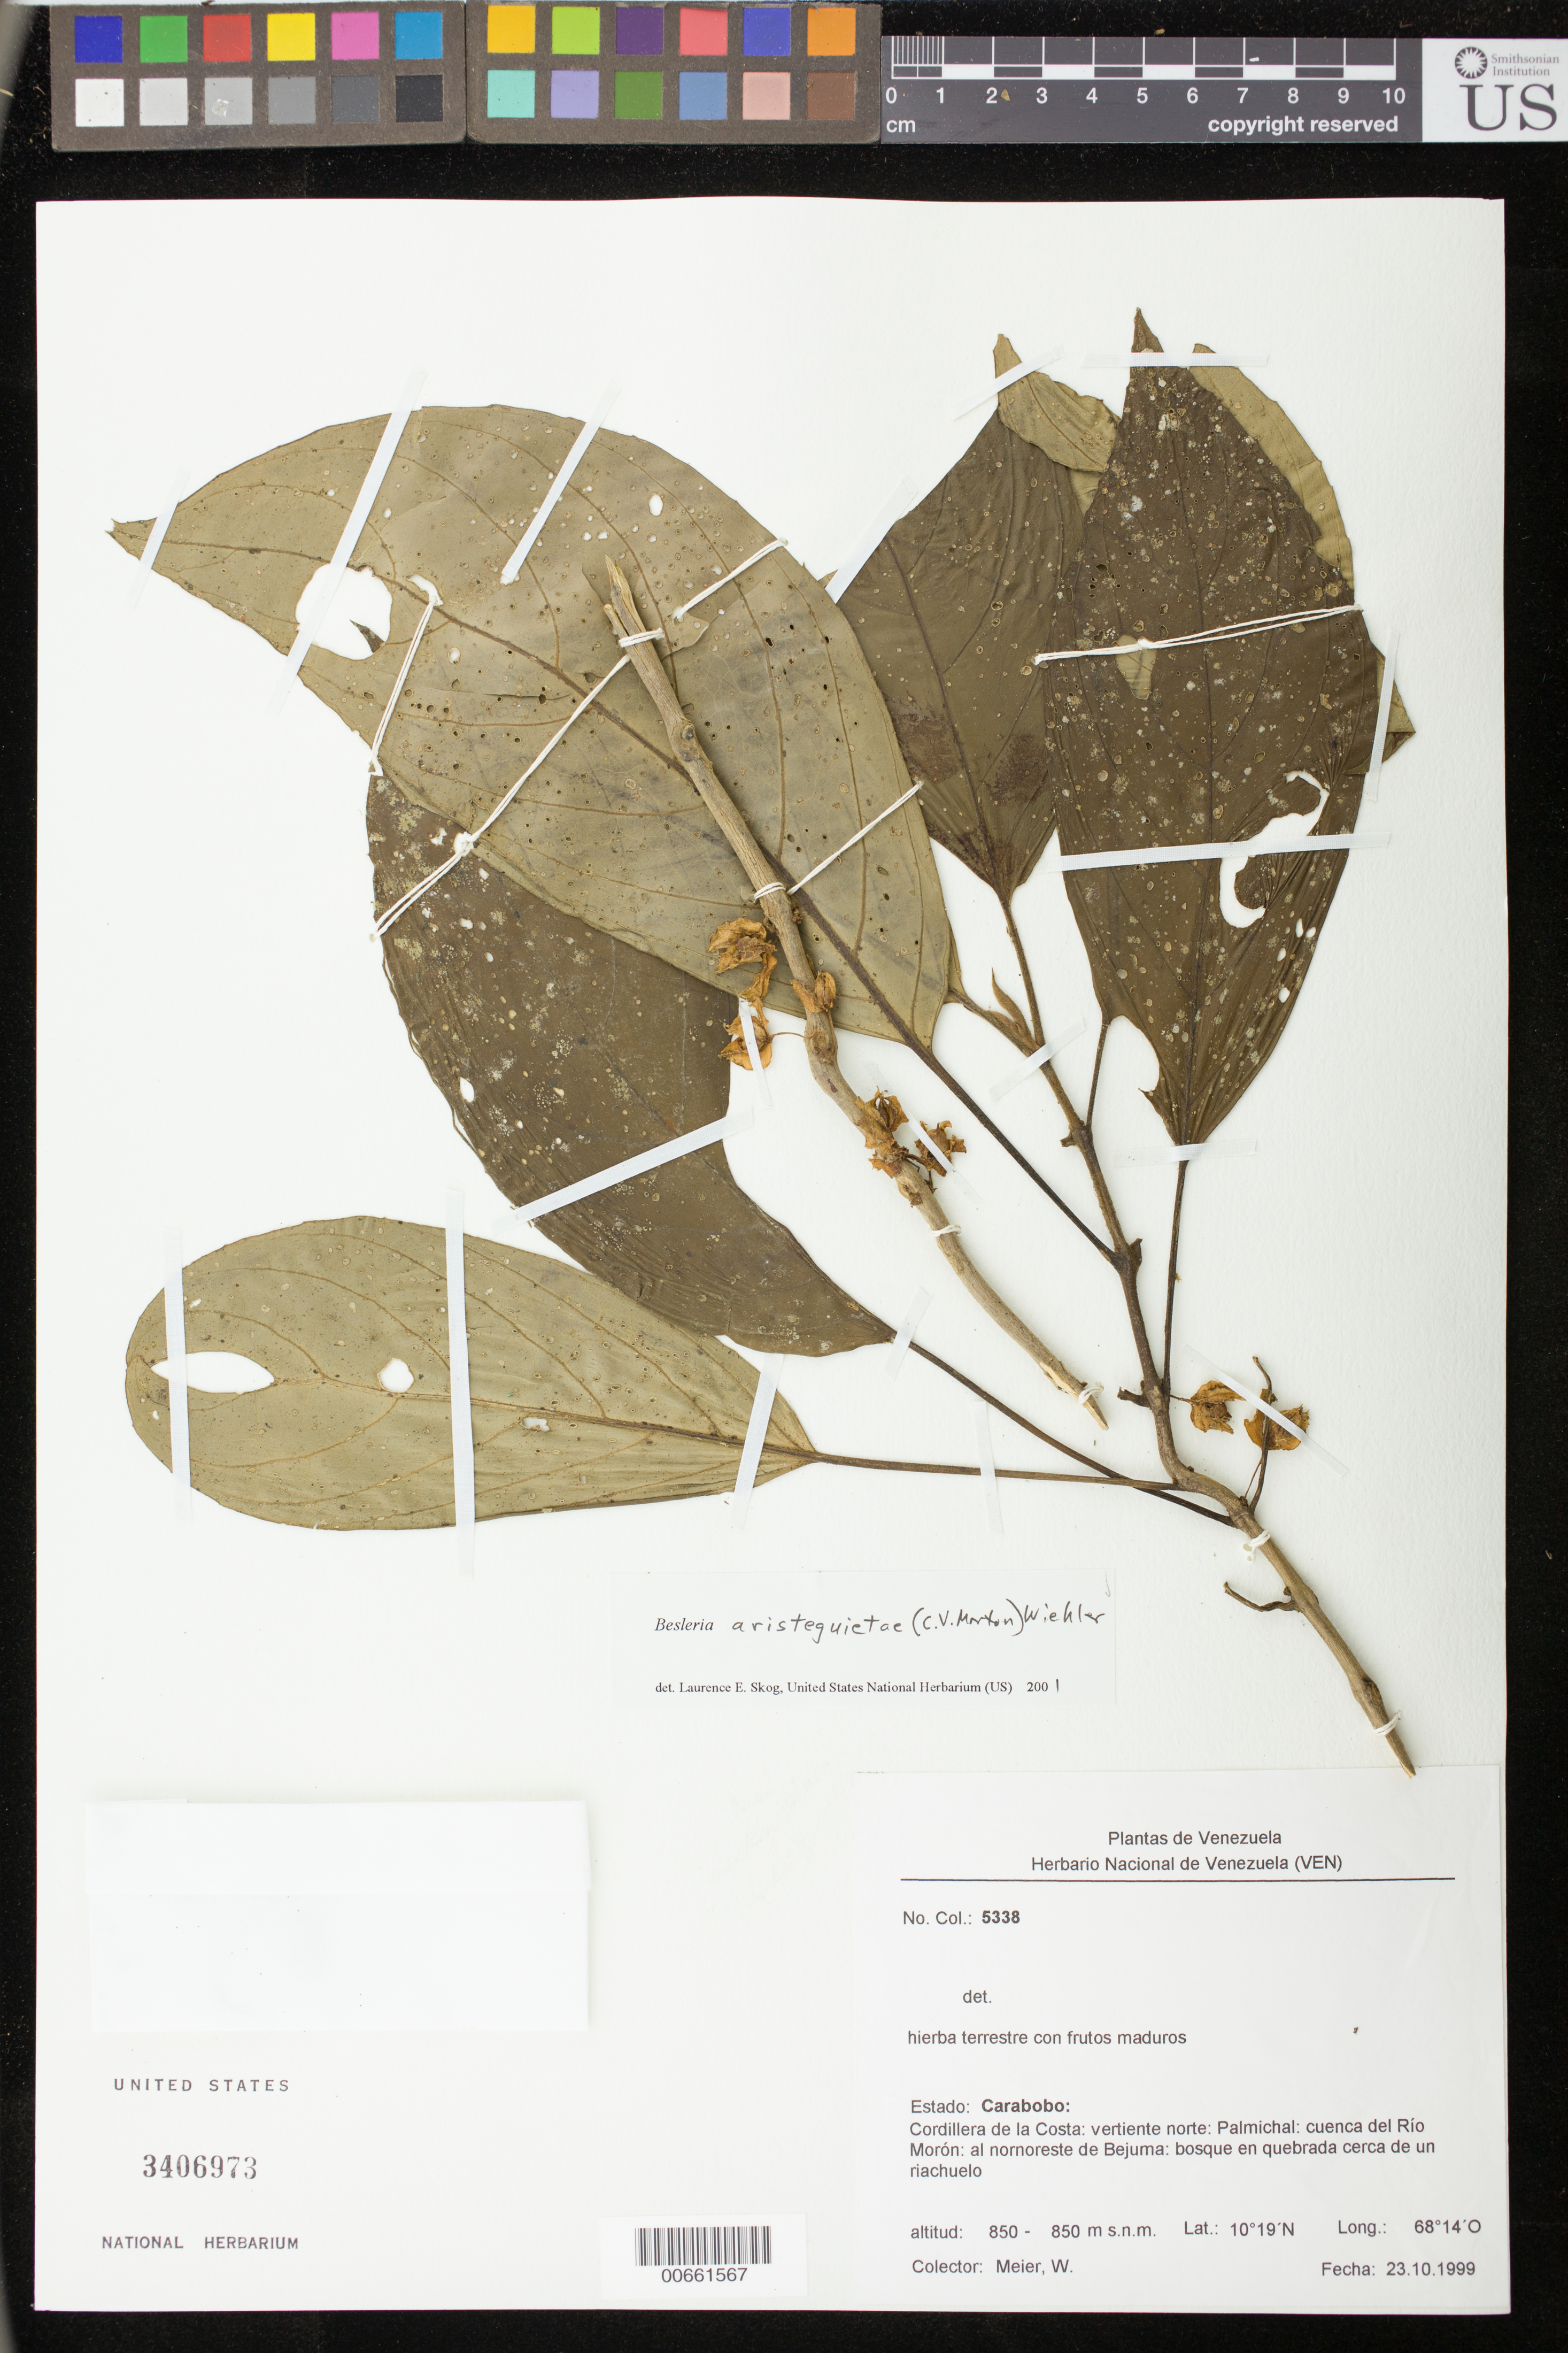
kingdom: Plantae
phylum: Tracheophyta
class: Magnoliopsida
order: Lamiales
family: Gesneriaceae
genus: Besleria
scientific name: Besleria aristeguitae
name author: (C.V. Morton) Wiehler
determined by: Skog, Laurence E.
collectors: W. Meier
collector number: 5338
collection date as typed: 23 Oct 1999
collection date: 1999-10-23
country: Venezuela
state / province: Carabobo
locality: Cordillera de la Costa: vertiente norte: Palmichal: cuenca del Río Morón: al nornoreste de Bejuma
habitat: Bosque en quebrada cerca de un riachuelo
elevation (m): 850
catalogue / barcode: US 3406973